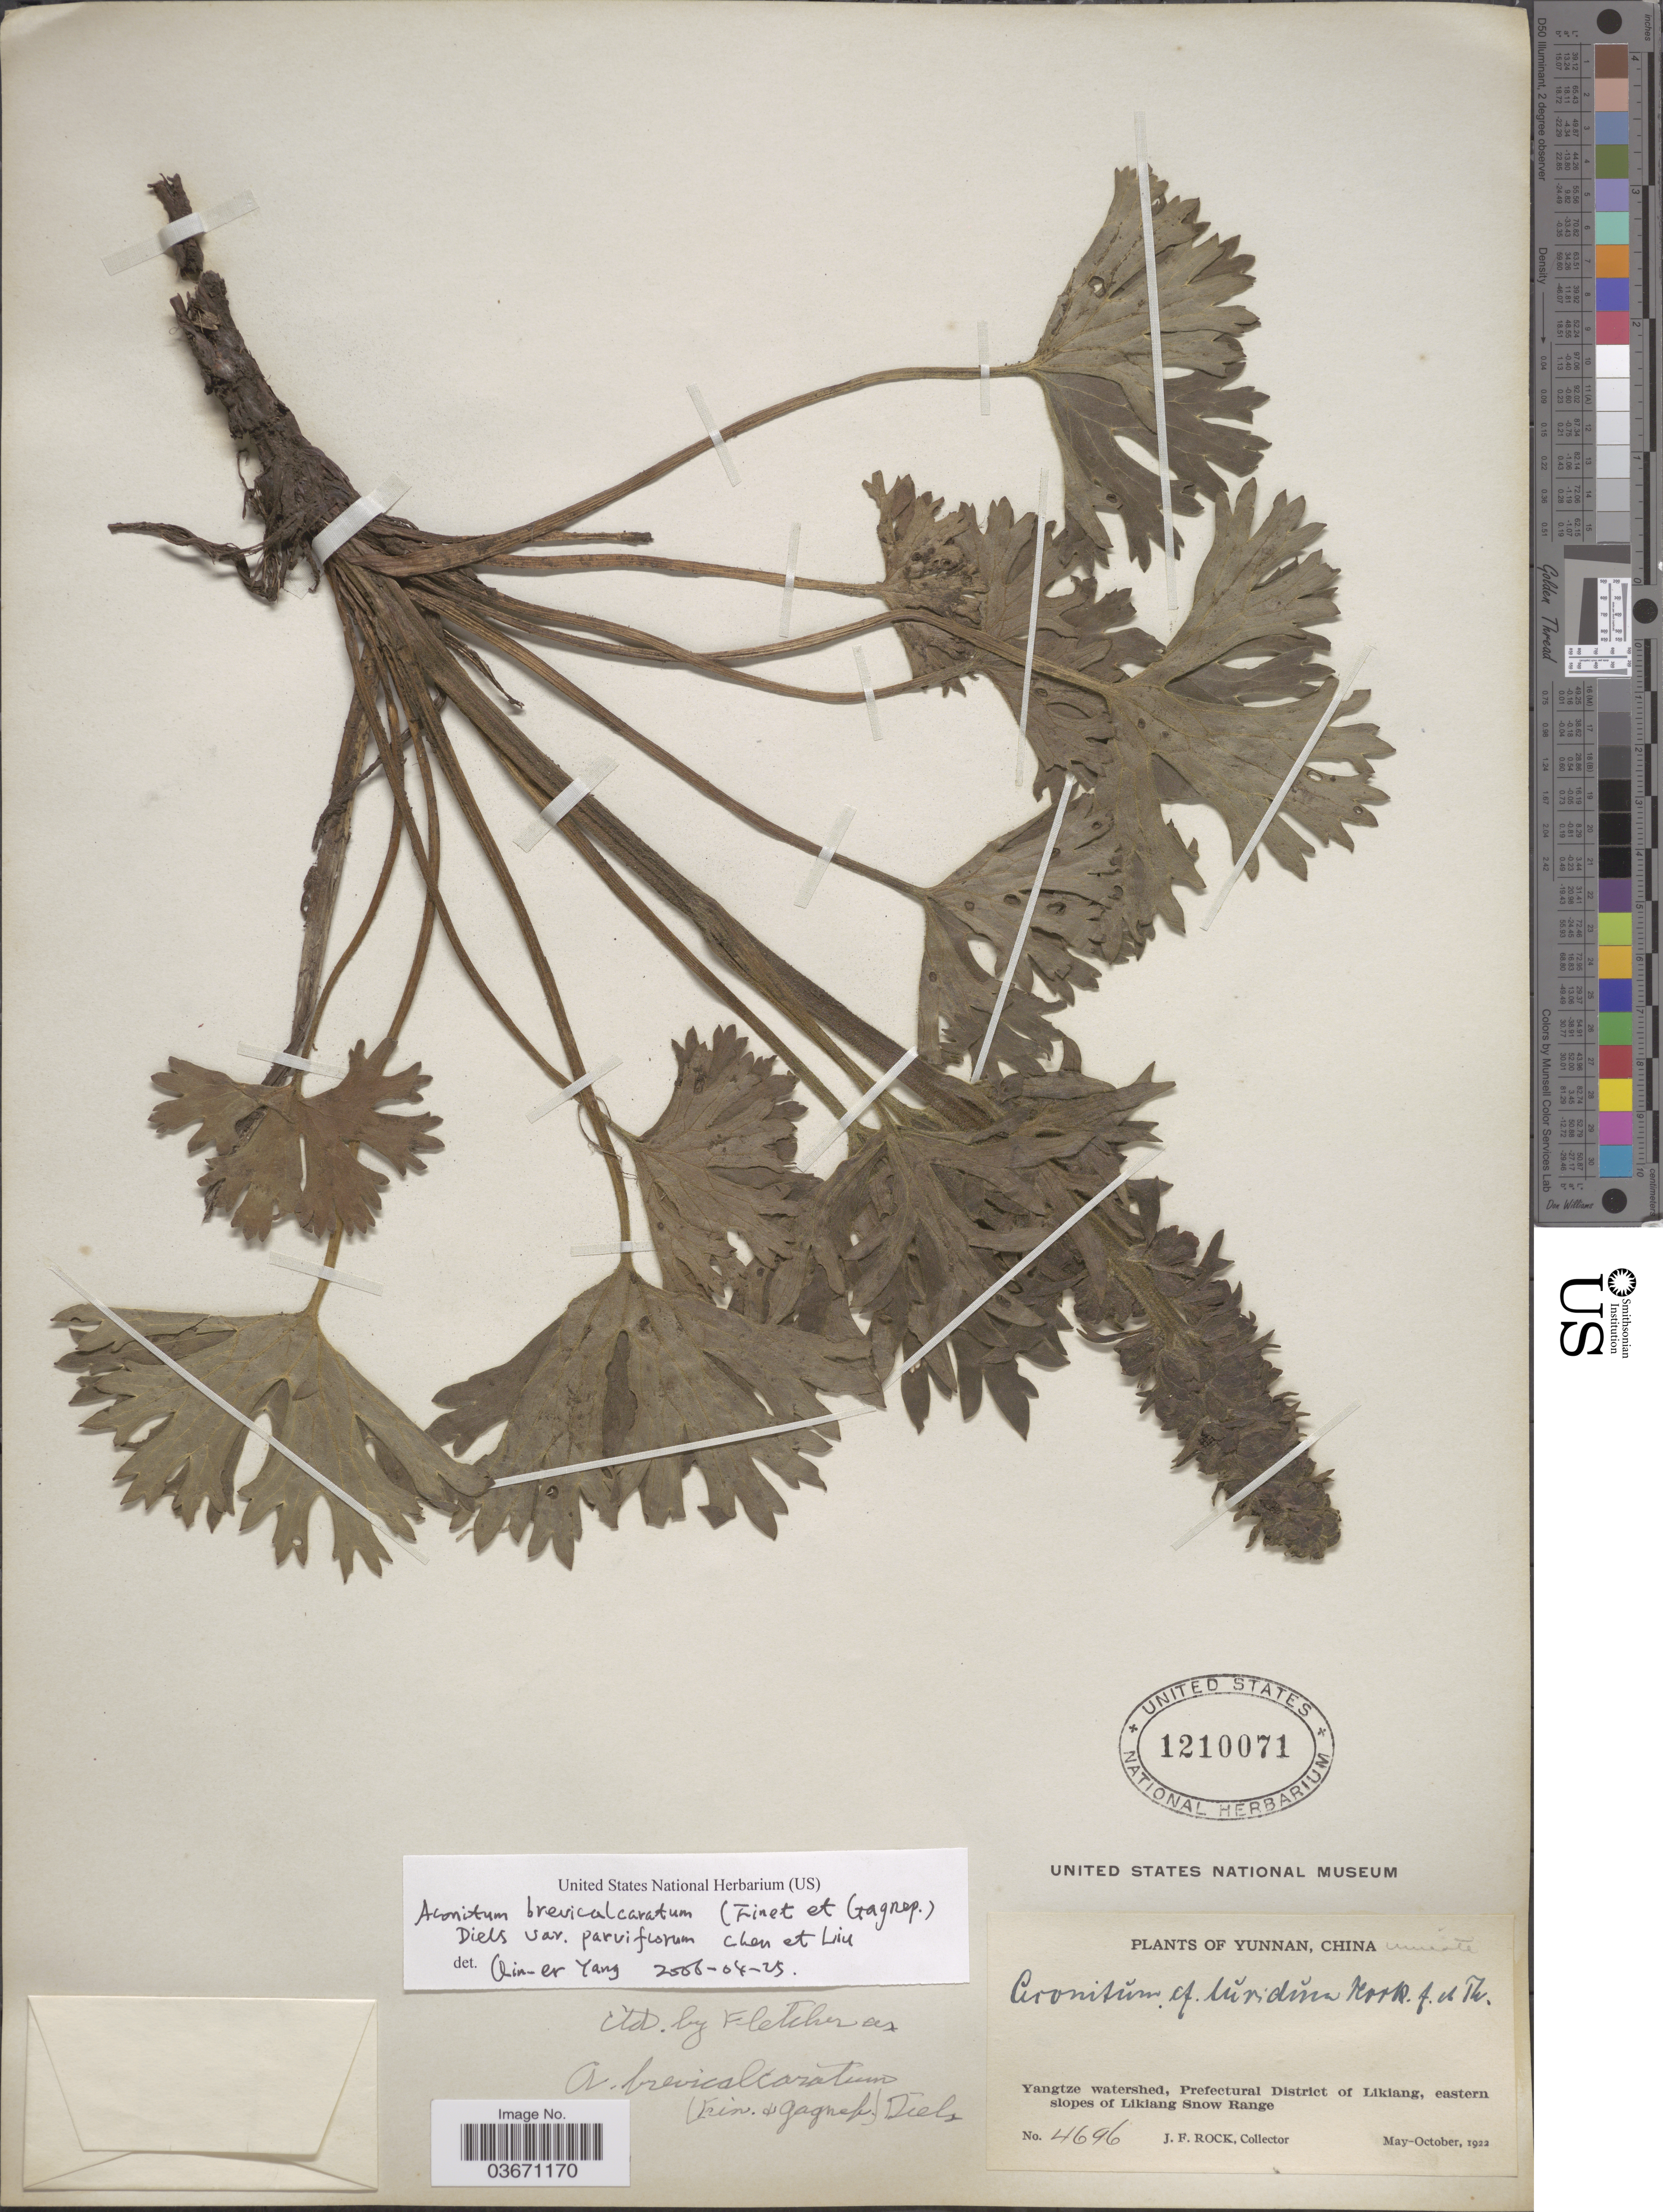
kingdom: Plantae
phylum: Tracheophyta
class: Magnoliopsida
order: Ranunculales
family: Ranunculaceae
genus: Aconitum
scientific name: Aconitum brevicalcaratum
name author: (Finet & Gagnep.) Diels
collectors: J. Rock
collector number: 4696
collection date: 1922-05/1922-10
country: China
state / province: Yunnan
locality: Yangtze watershed, Prefectural District of Likiang, eastern slopes of Likiang Snow Range.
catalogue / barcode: US 1210071